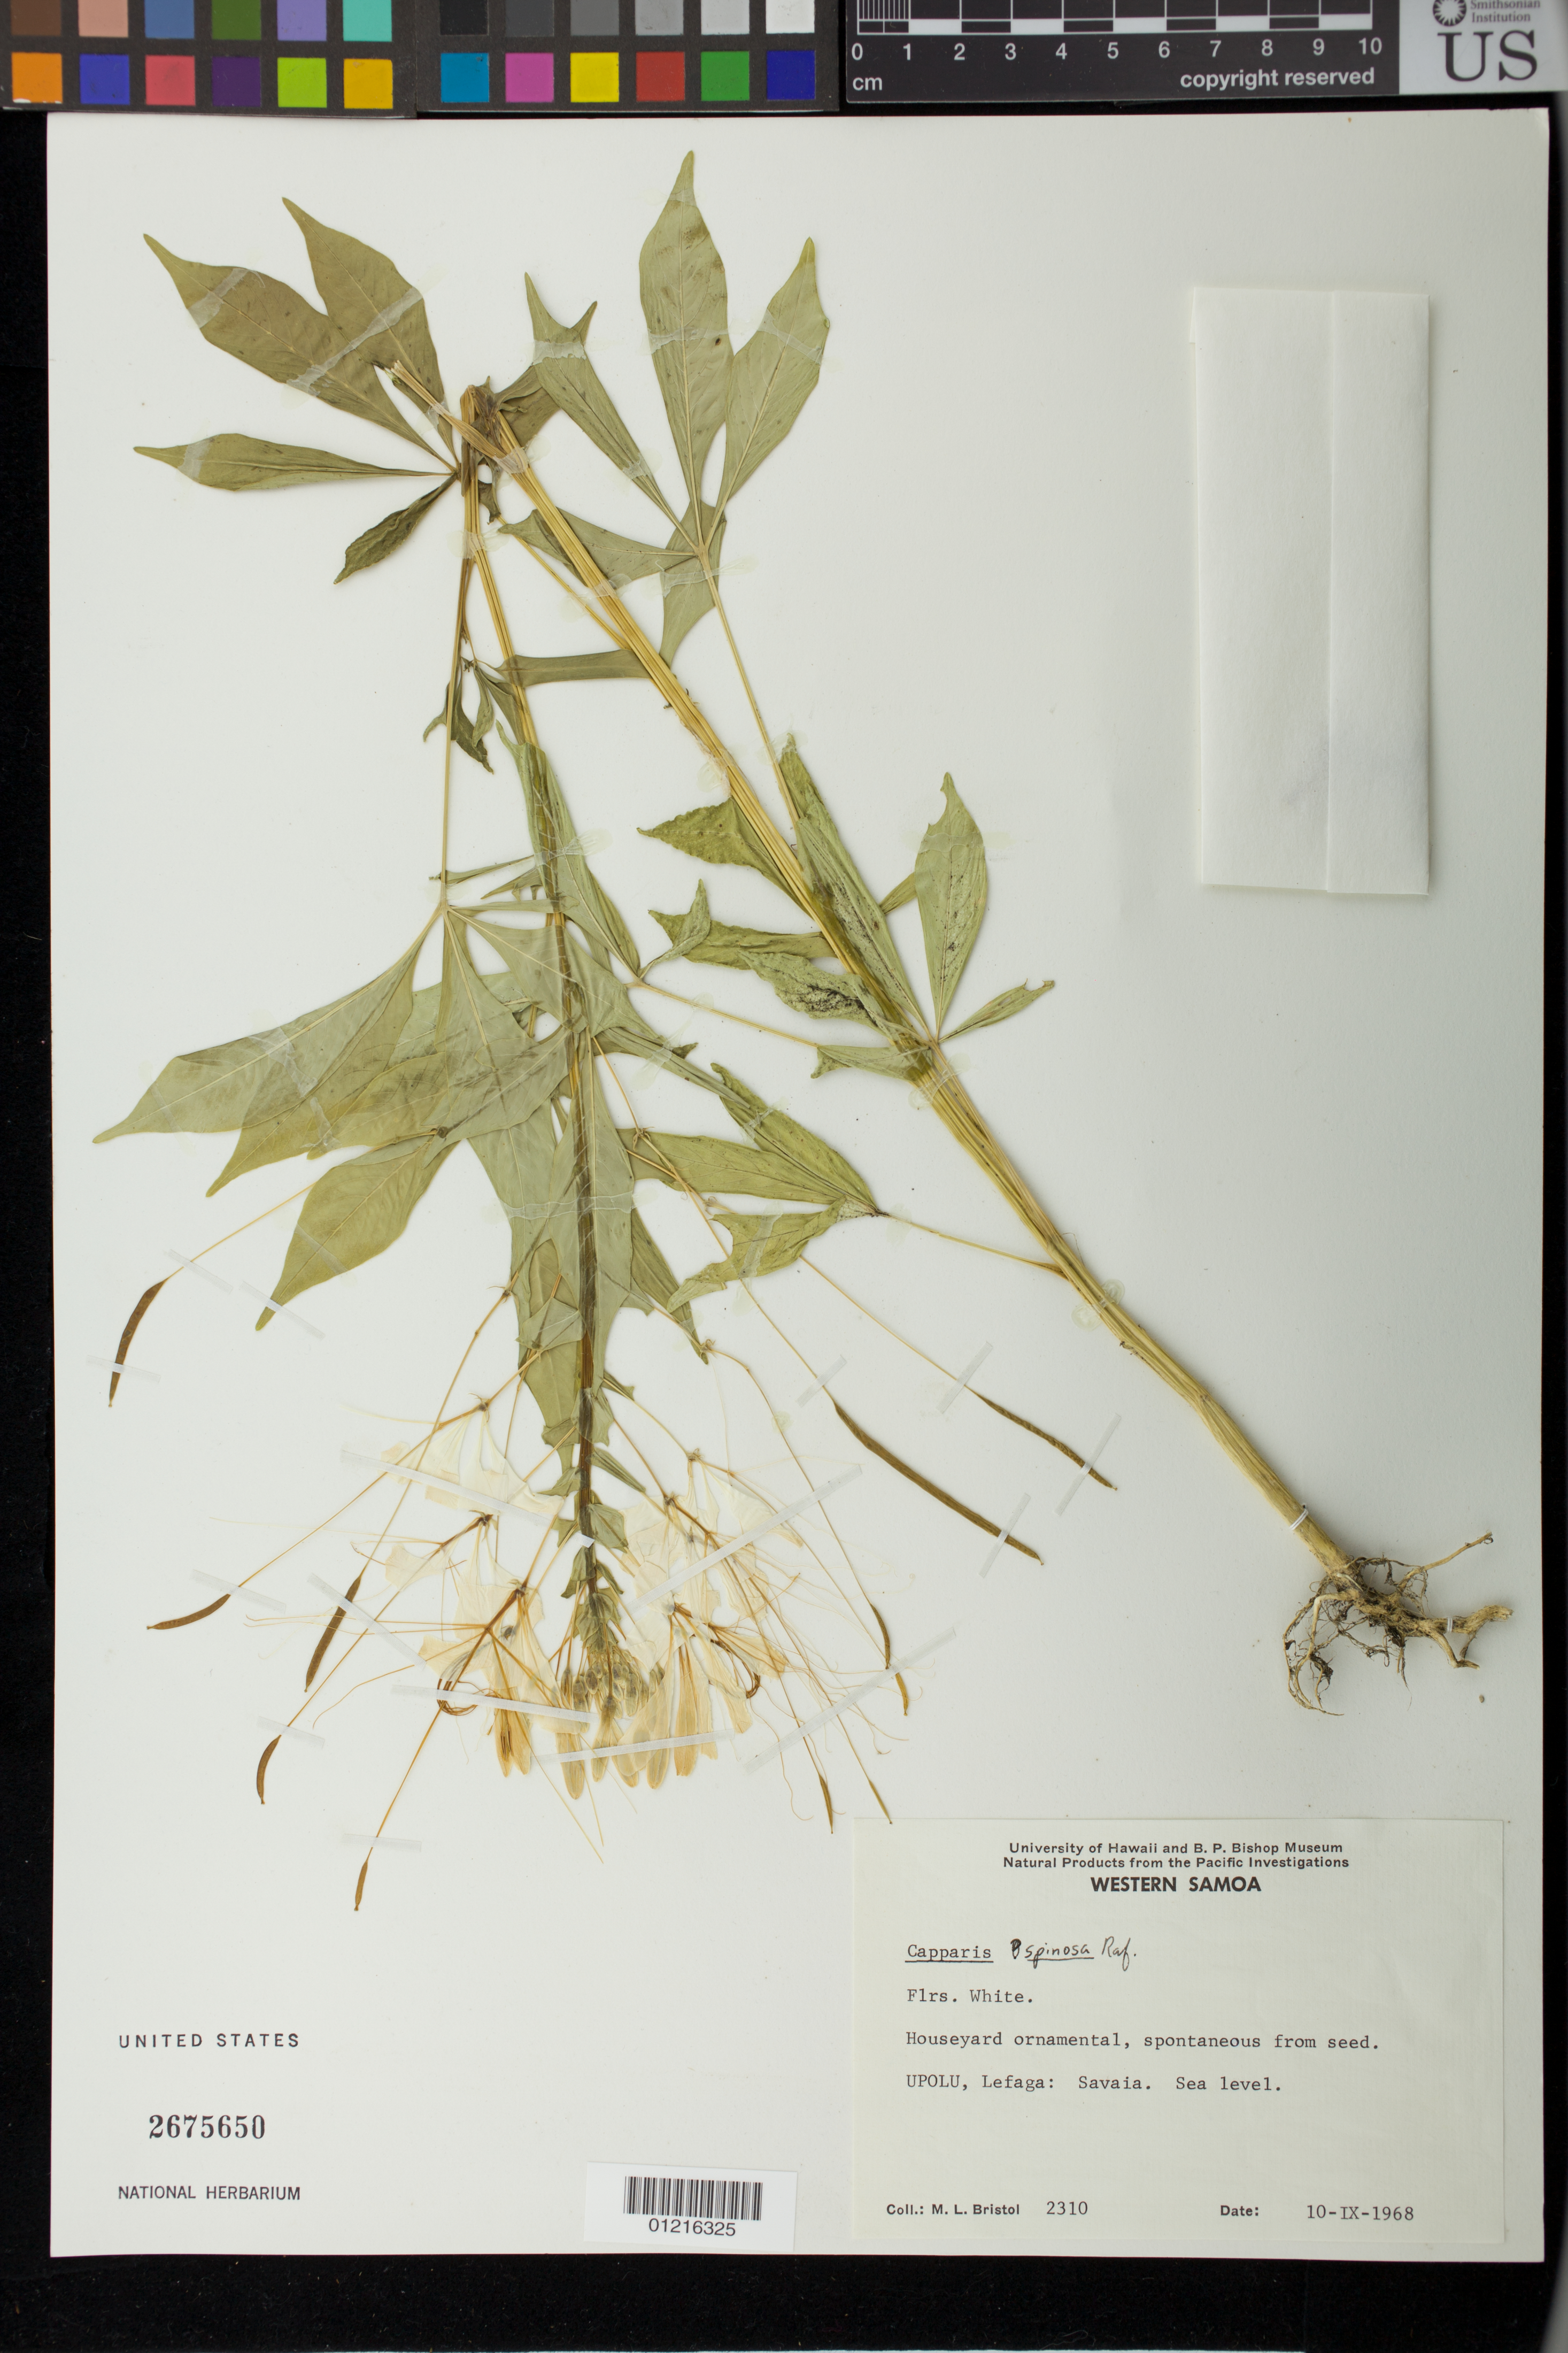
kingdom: Plantae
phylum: Tracheophyta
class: Magnoliopsida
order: Brassicales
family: Cleomaceae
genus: Tarenaya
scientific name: Tarenaya spinosa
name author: (Jacq.) Raf.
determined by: Wagner, W. L., (BOT), Smithsonian Institution - National Museum of Natural History (UNITED STATES)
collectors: M. L. Bristol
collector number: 2310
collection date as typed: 10 Sep 1968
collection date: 1968-09-10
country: Samoa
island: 'Upolu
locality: Lefaga, savaia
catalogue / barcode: US 2675650